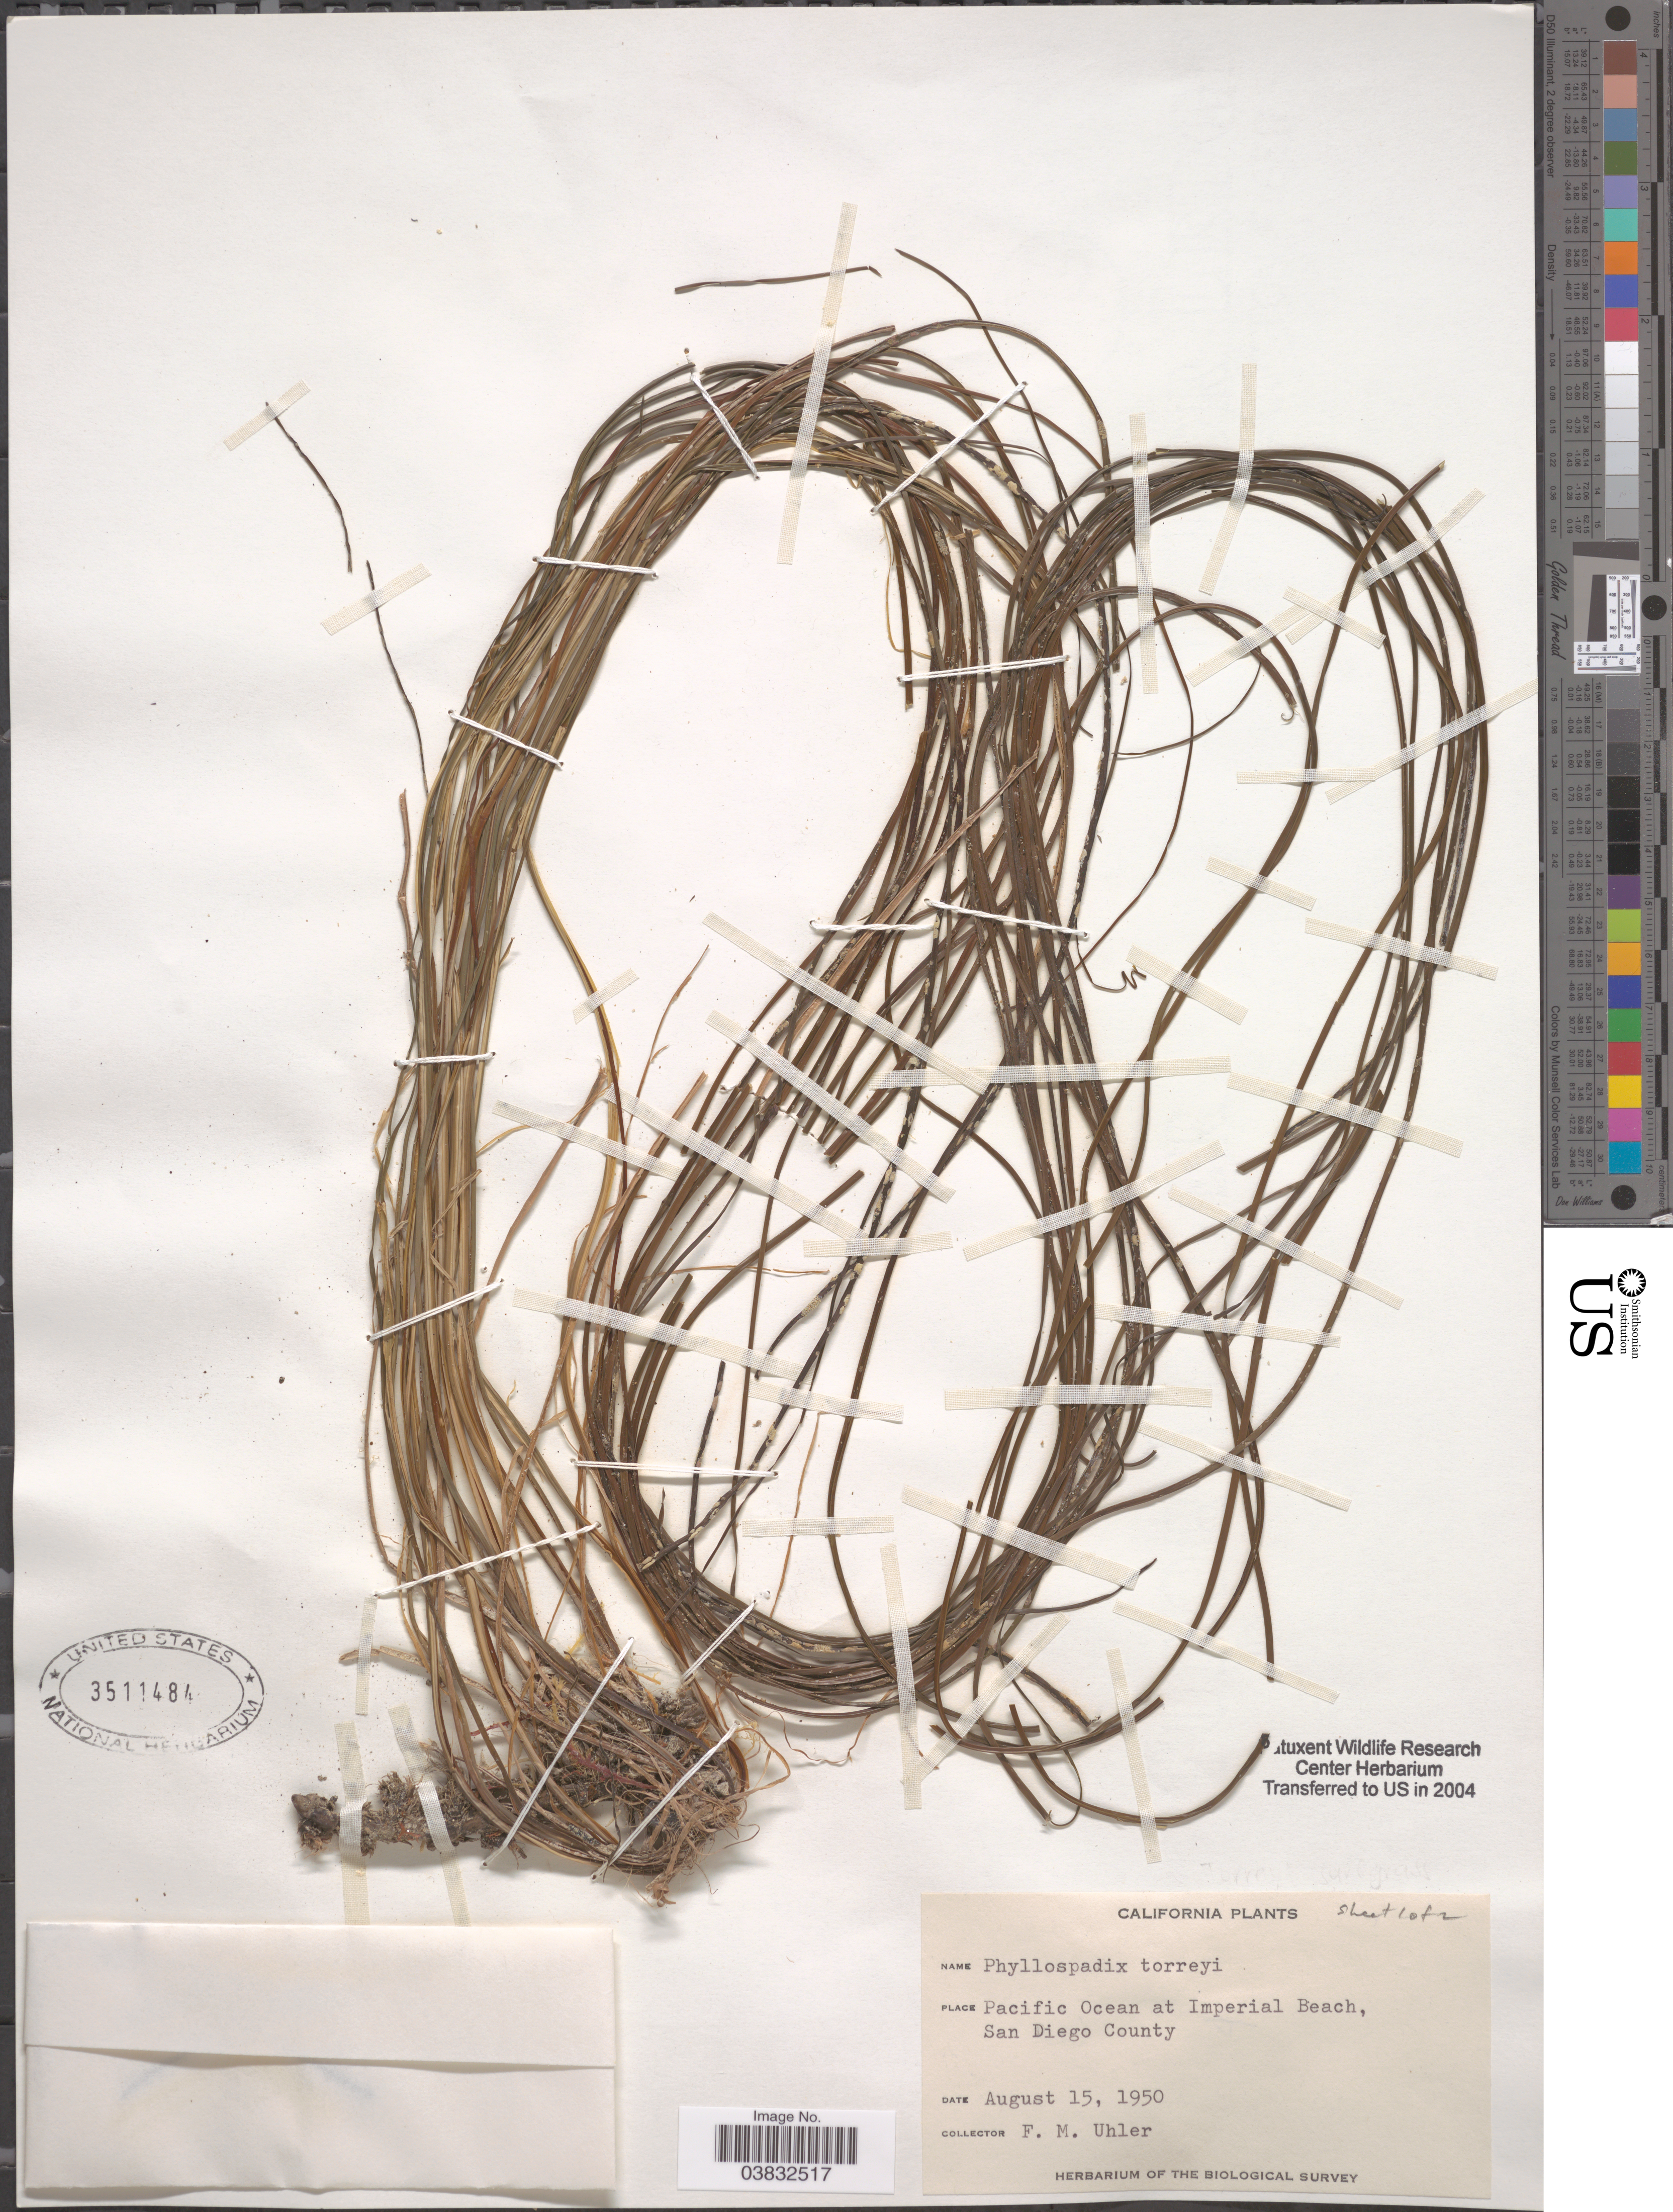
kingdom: Plantae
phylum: Tracheophyta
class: Liliopsida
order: Alismatales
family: Zosteraceae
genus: Phyllospadix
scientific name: Phyllospadix torreyi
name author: S. Watson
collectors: F. M. Uhler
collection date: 1950-08-15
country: United States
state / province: California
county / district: San Diego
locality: Pacific Ocean at Imperial Beach, San Diego County.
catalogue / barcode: US 3511484